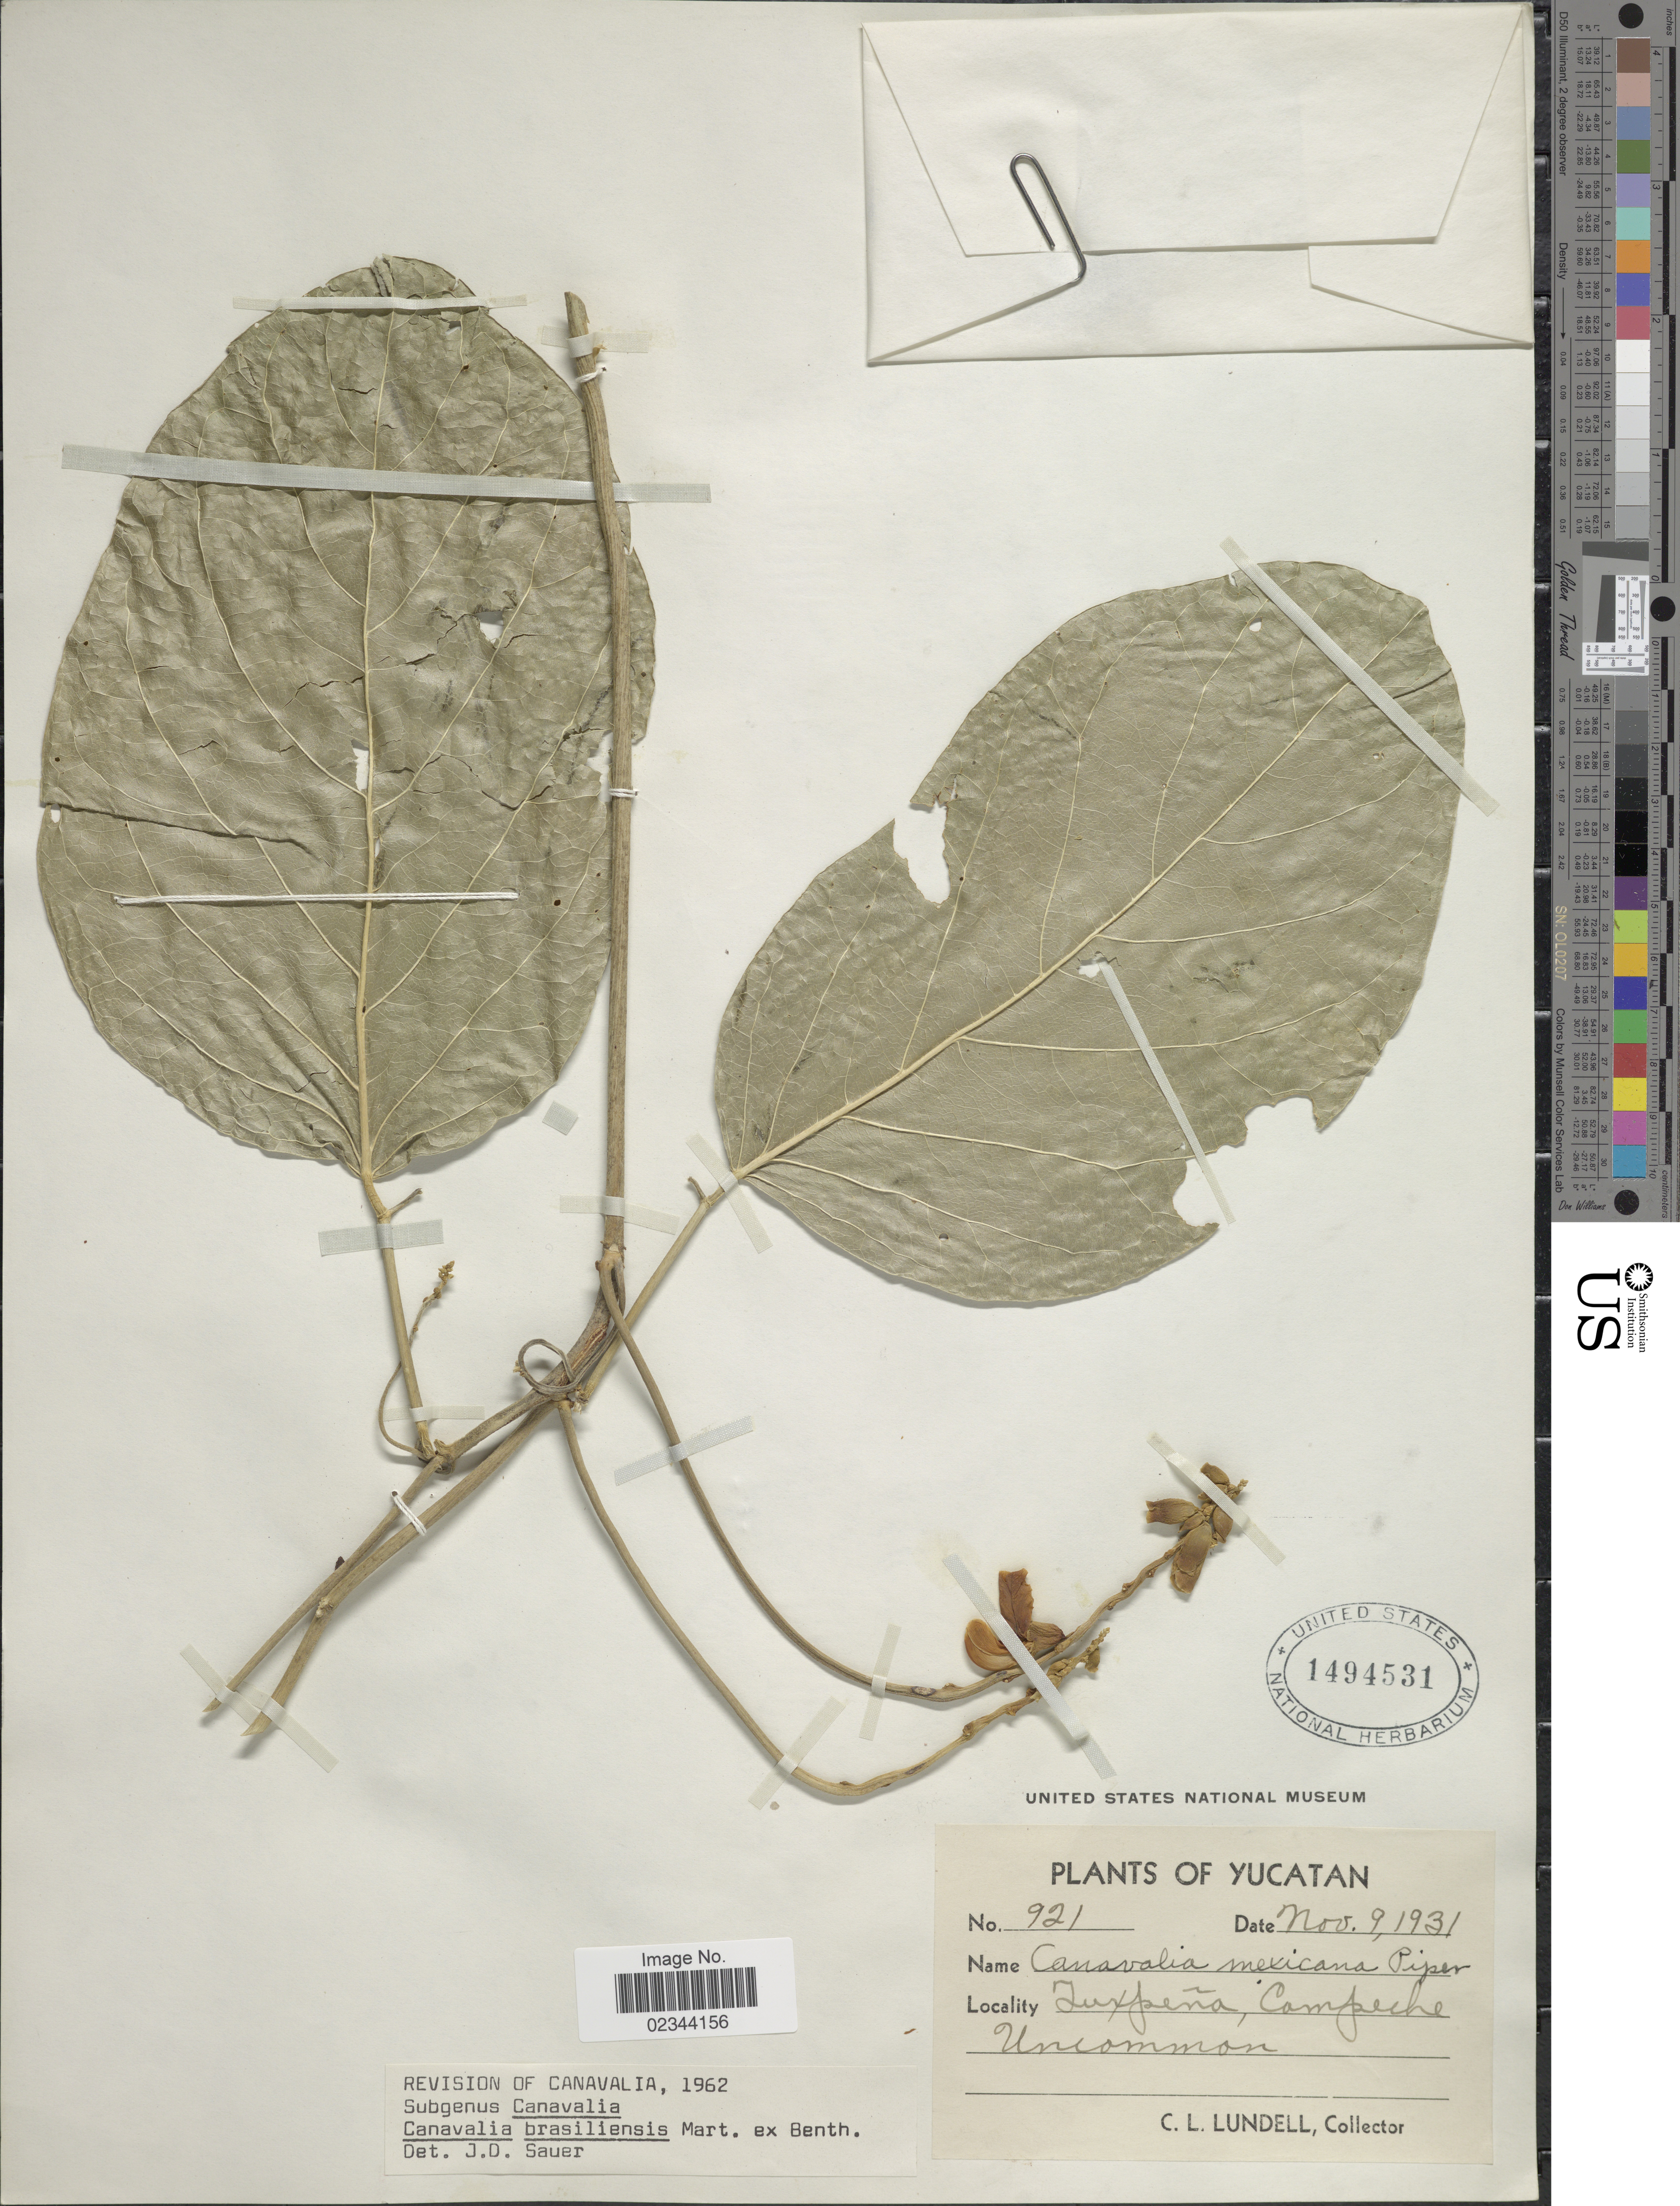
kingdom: Plantae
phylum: Tracheophyta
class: Magnoliopsida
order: Fabales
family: Fabaceae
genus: Canavalia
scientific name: Canavalia brasiliensis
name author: Mart. ex Benth.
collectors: C. L. Lundell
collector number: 921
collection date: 1931-11-09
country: Mexico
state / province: Yucatán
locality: Tuxpena, Campeche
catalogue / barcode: US 1494531